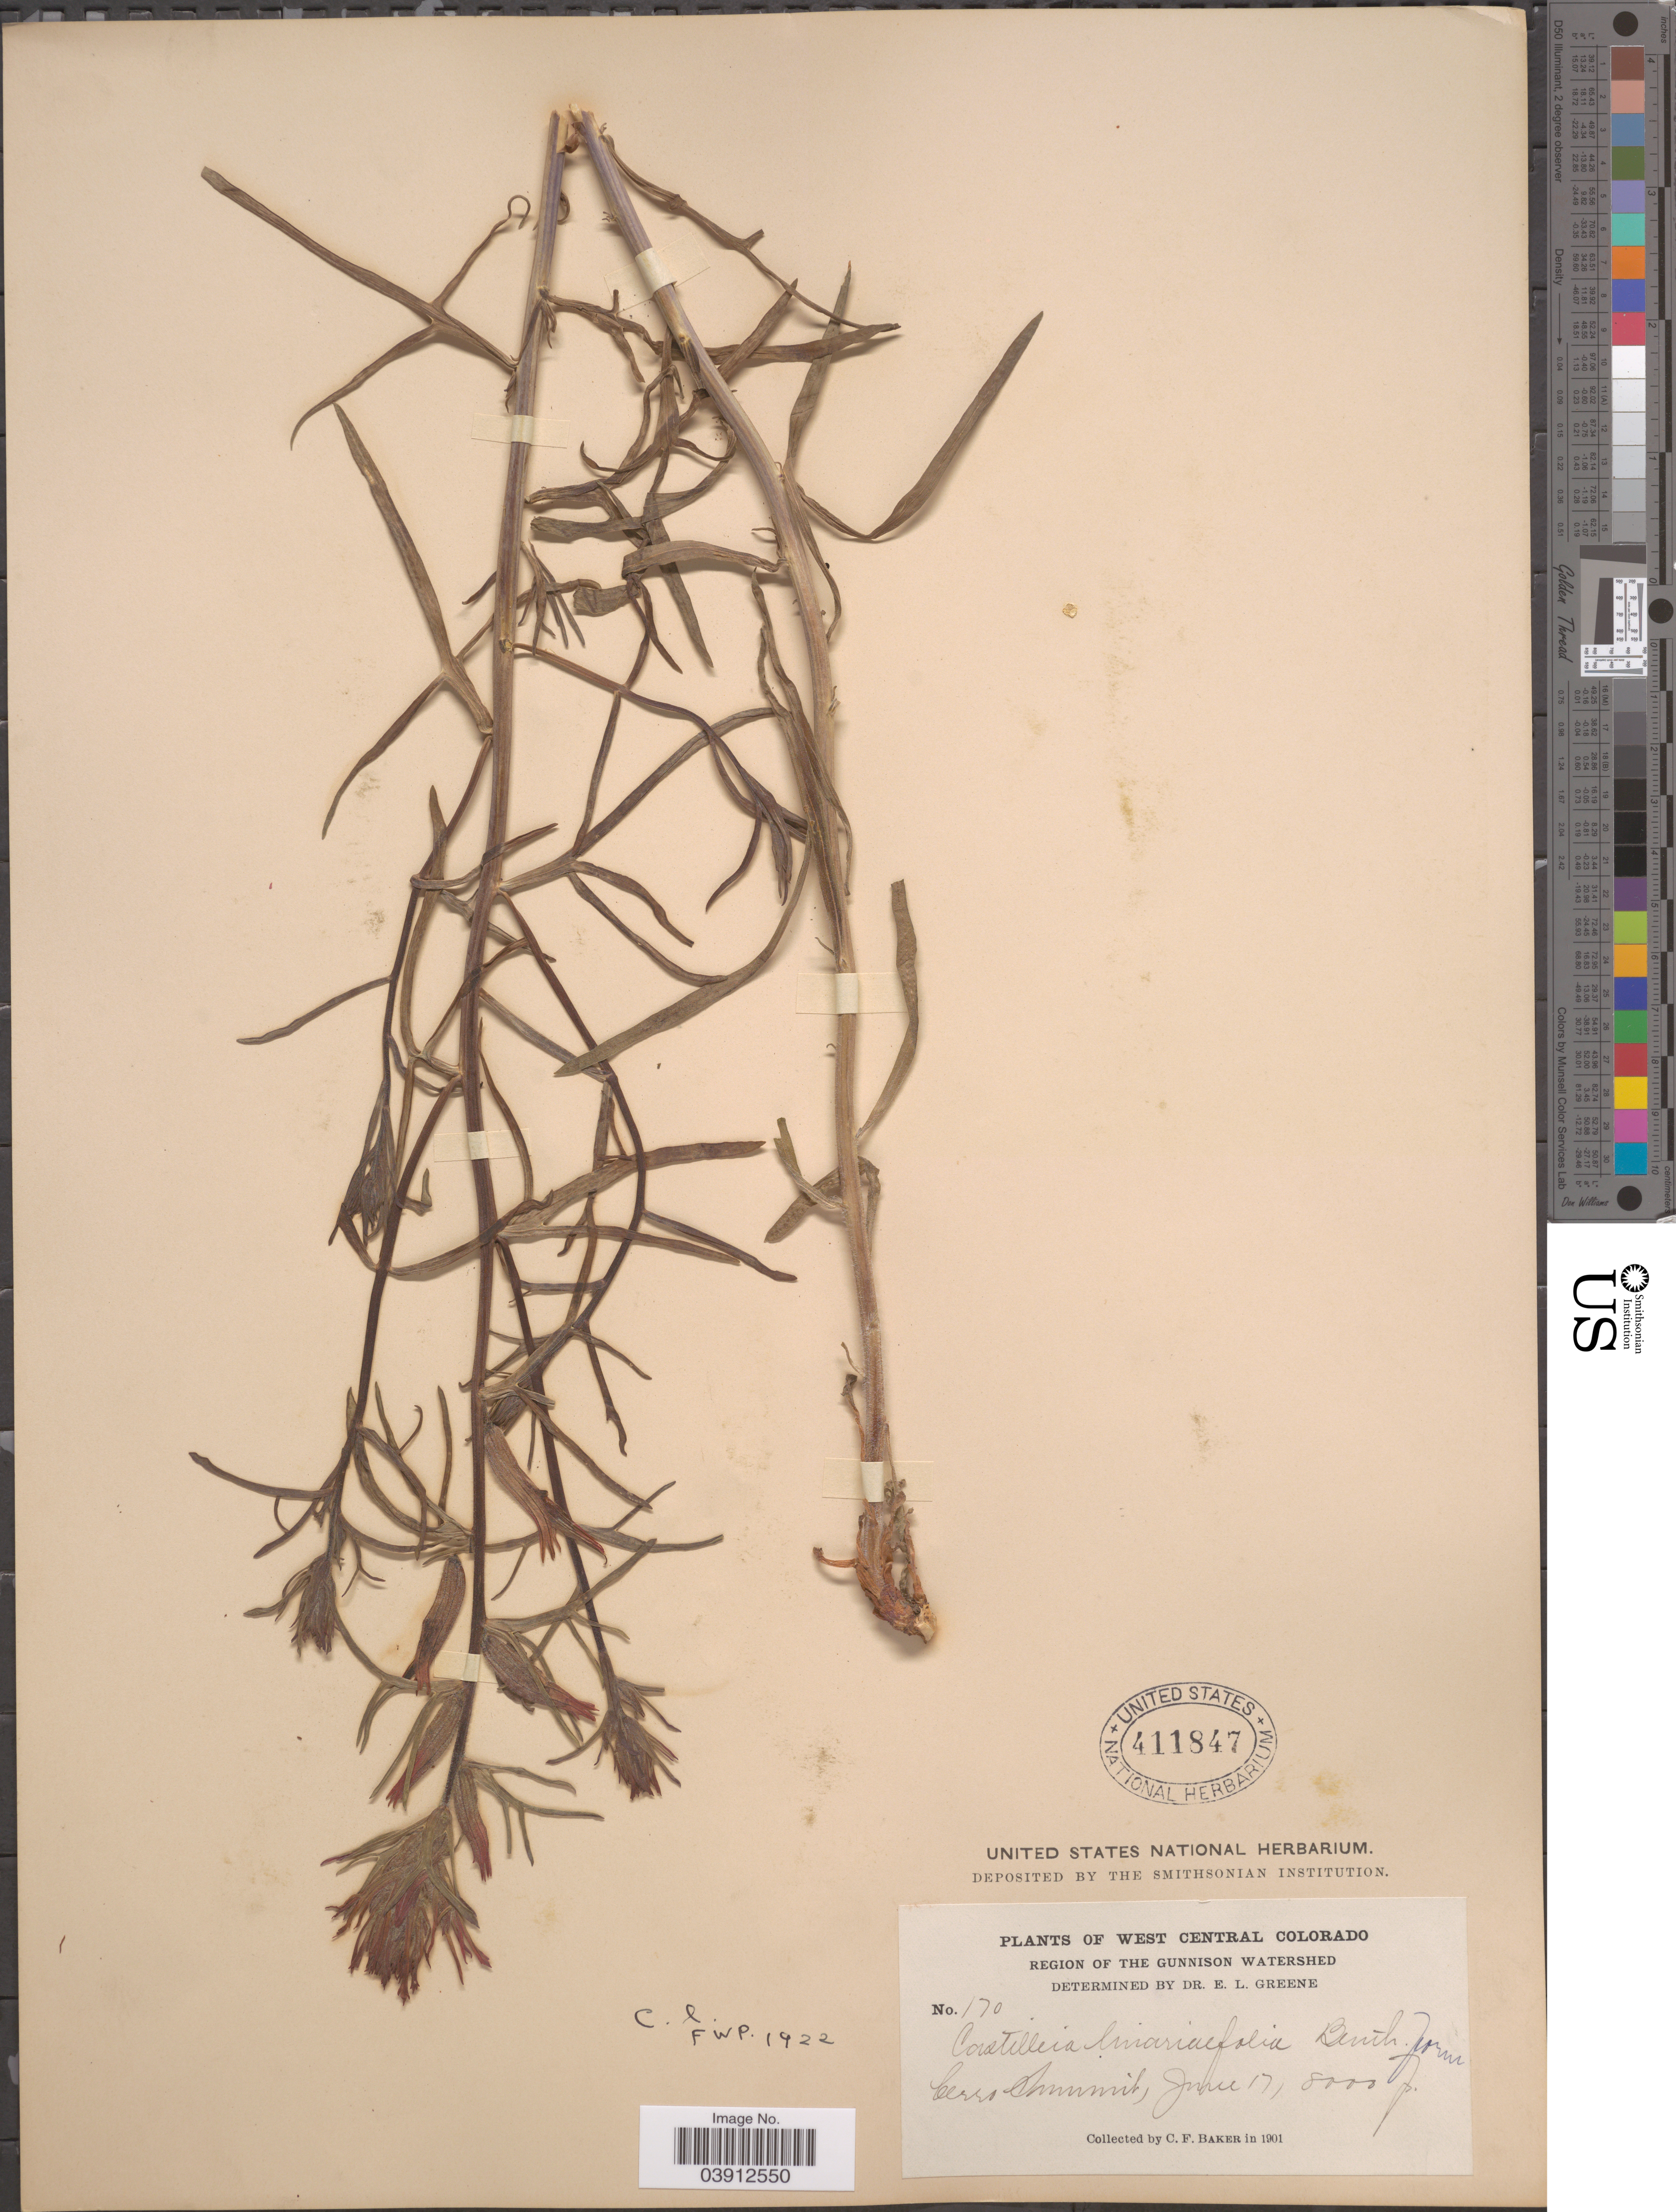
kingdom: Plantae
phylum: Tracheophyta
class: Magnoliopsida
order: Lamiales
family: Orobanchaceae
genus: Castilleja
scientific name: Castilleja linariifolia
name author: Benth.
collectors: C. F. Baker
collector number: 170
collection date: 1901-06-17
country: United States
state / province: Colorado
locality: West Central Colorado. Region of the Gunnison Watershed. Cerro Summit.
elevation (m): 2438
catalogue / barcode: US 411847